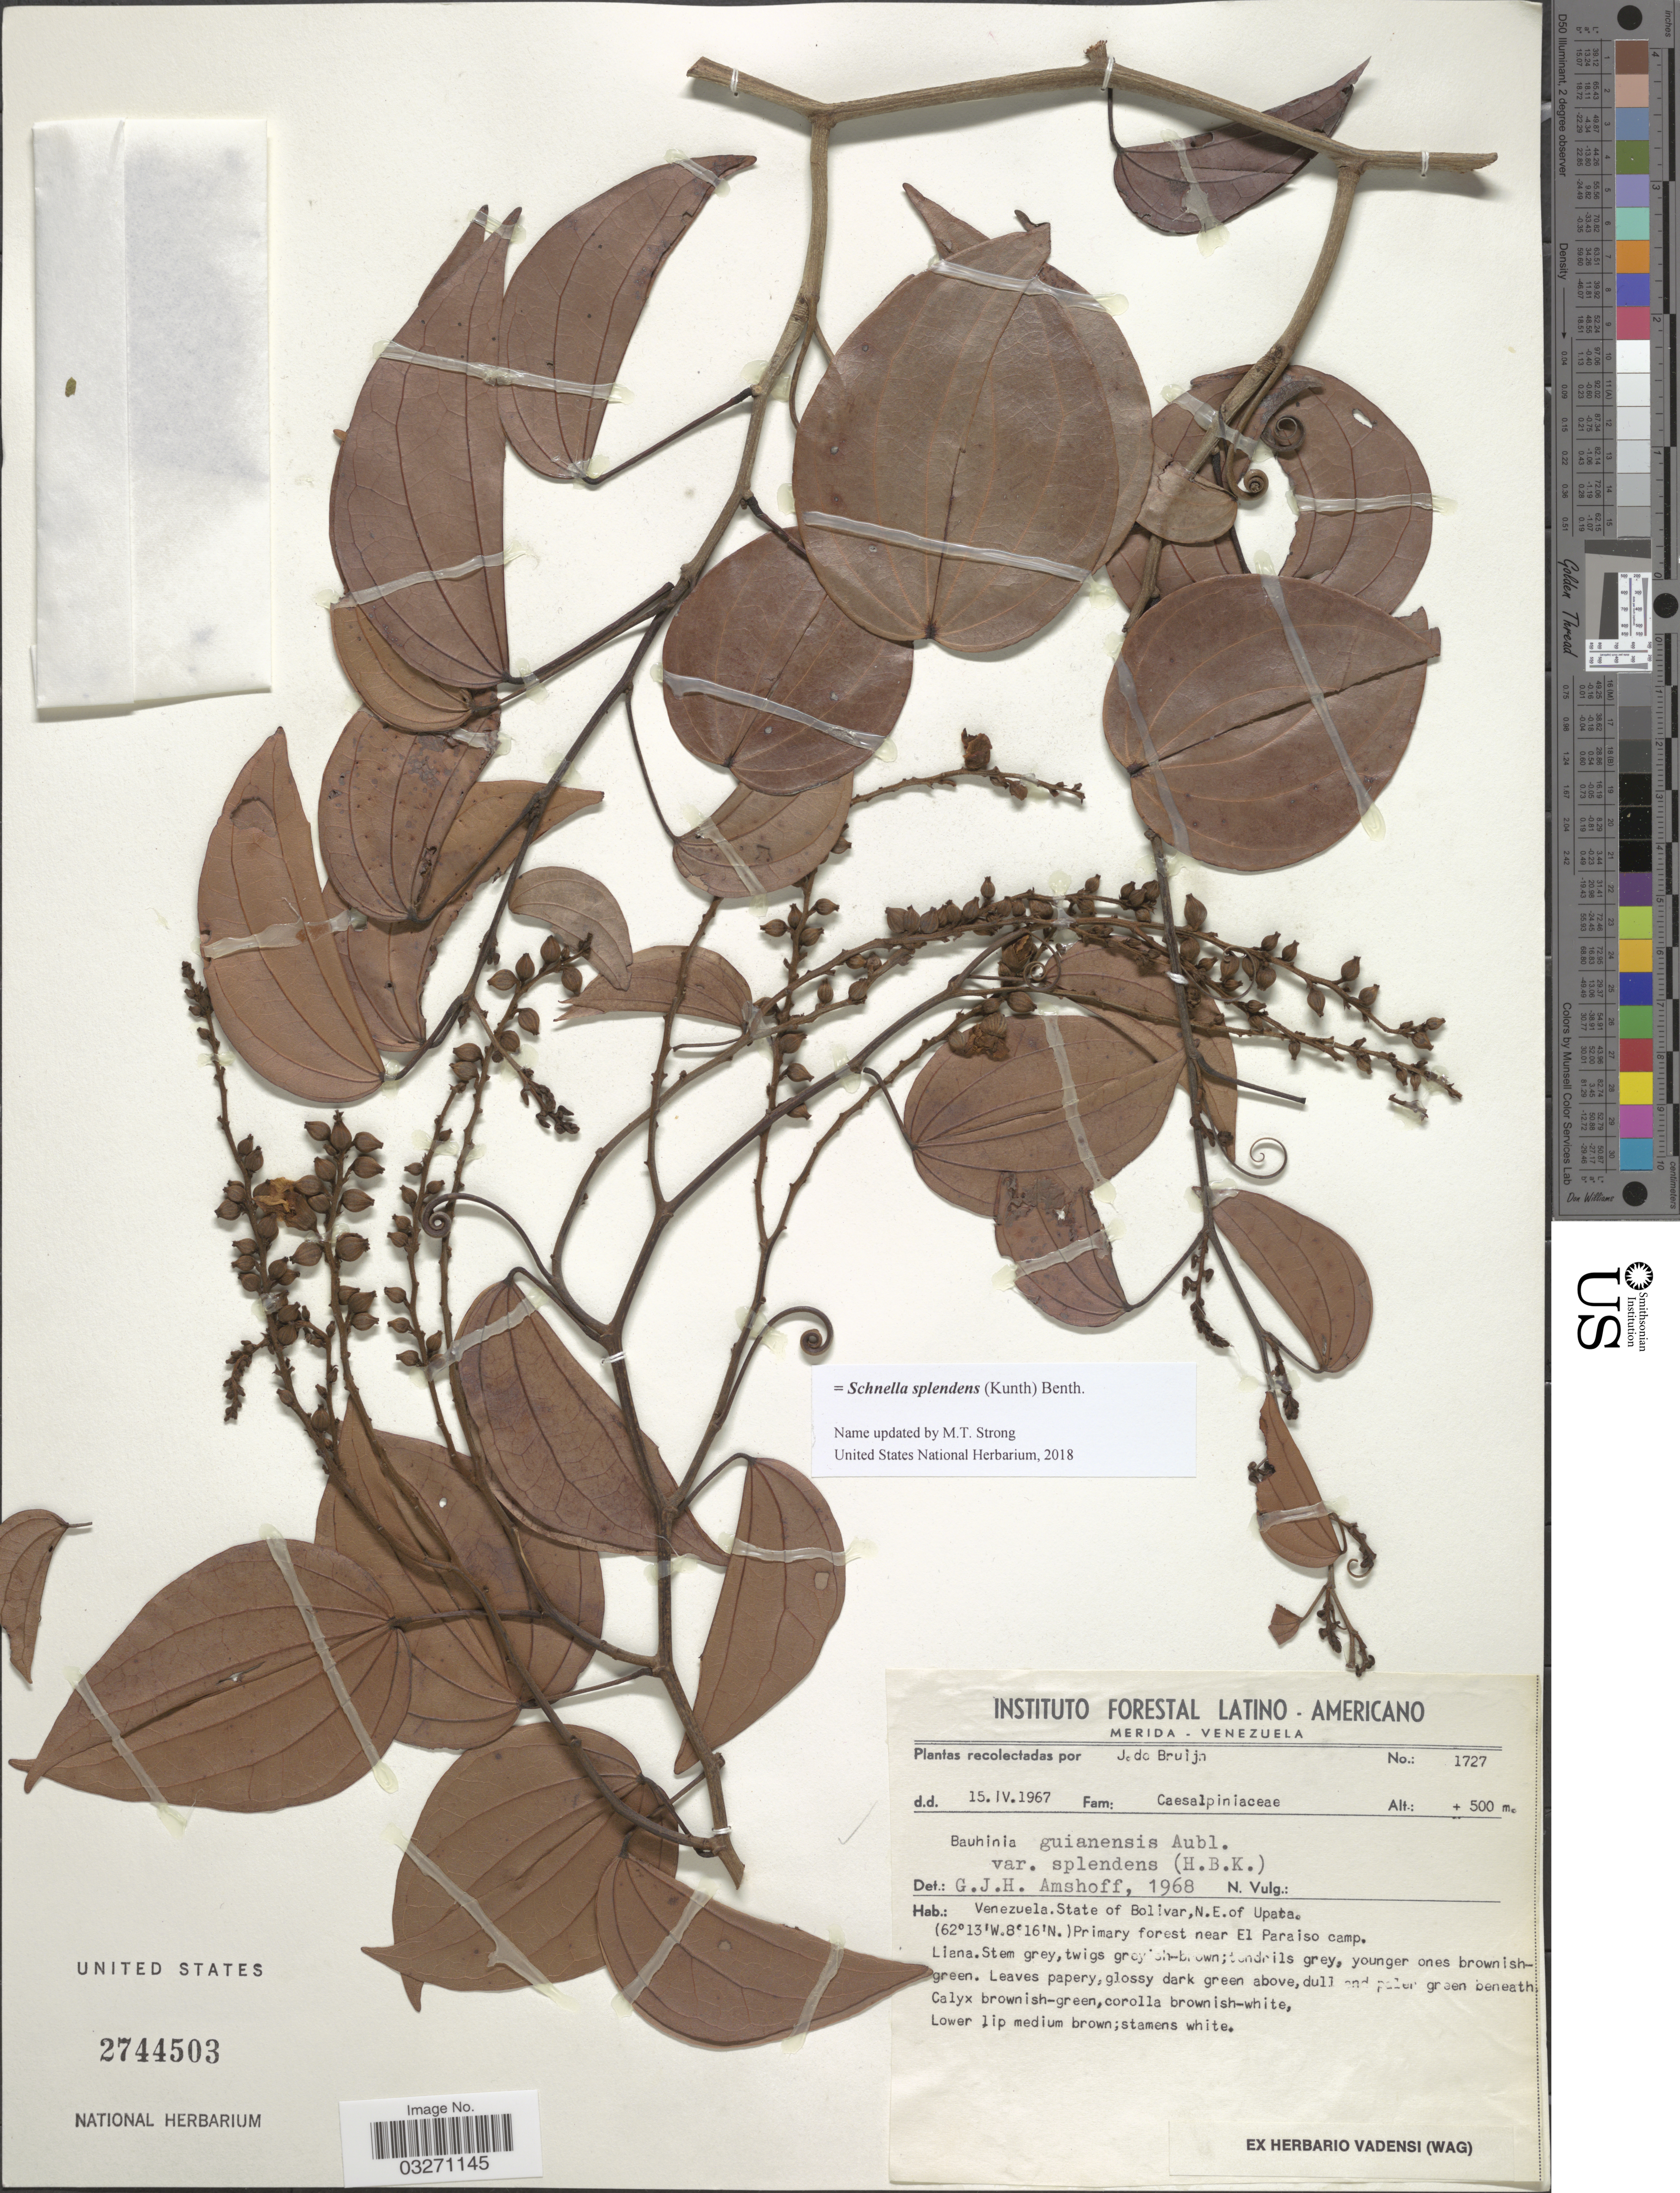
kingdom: Plantae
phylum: Tracheophyta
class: Magnoliopsida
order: Fabales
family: Fabaceae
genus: Schnella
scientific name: Schnella splendens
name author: Benth.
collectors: J. Bruijn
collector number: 1727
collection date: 1967-04-15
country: Venezuela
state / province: Bolivar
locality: N.E. of Upata, Primary forest near El Paraiso camp.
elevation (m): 500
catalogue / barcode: US 2744503